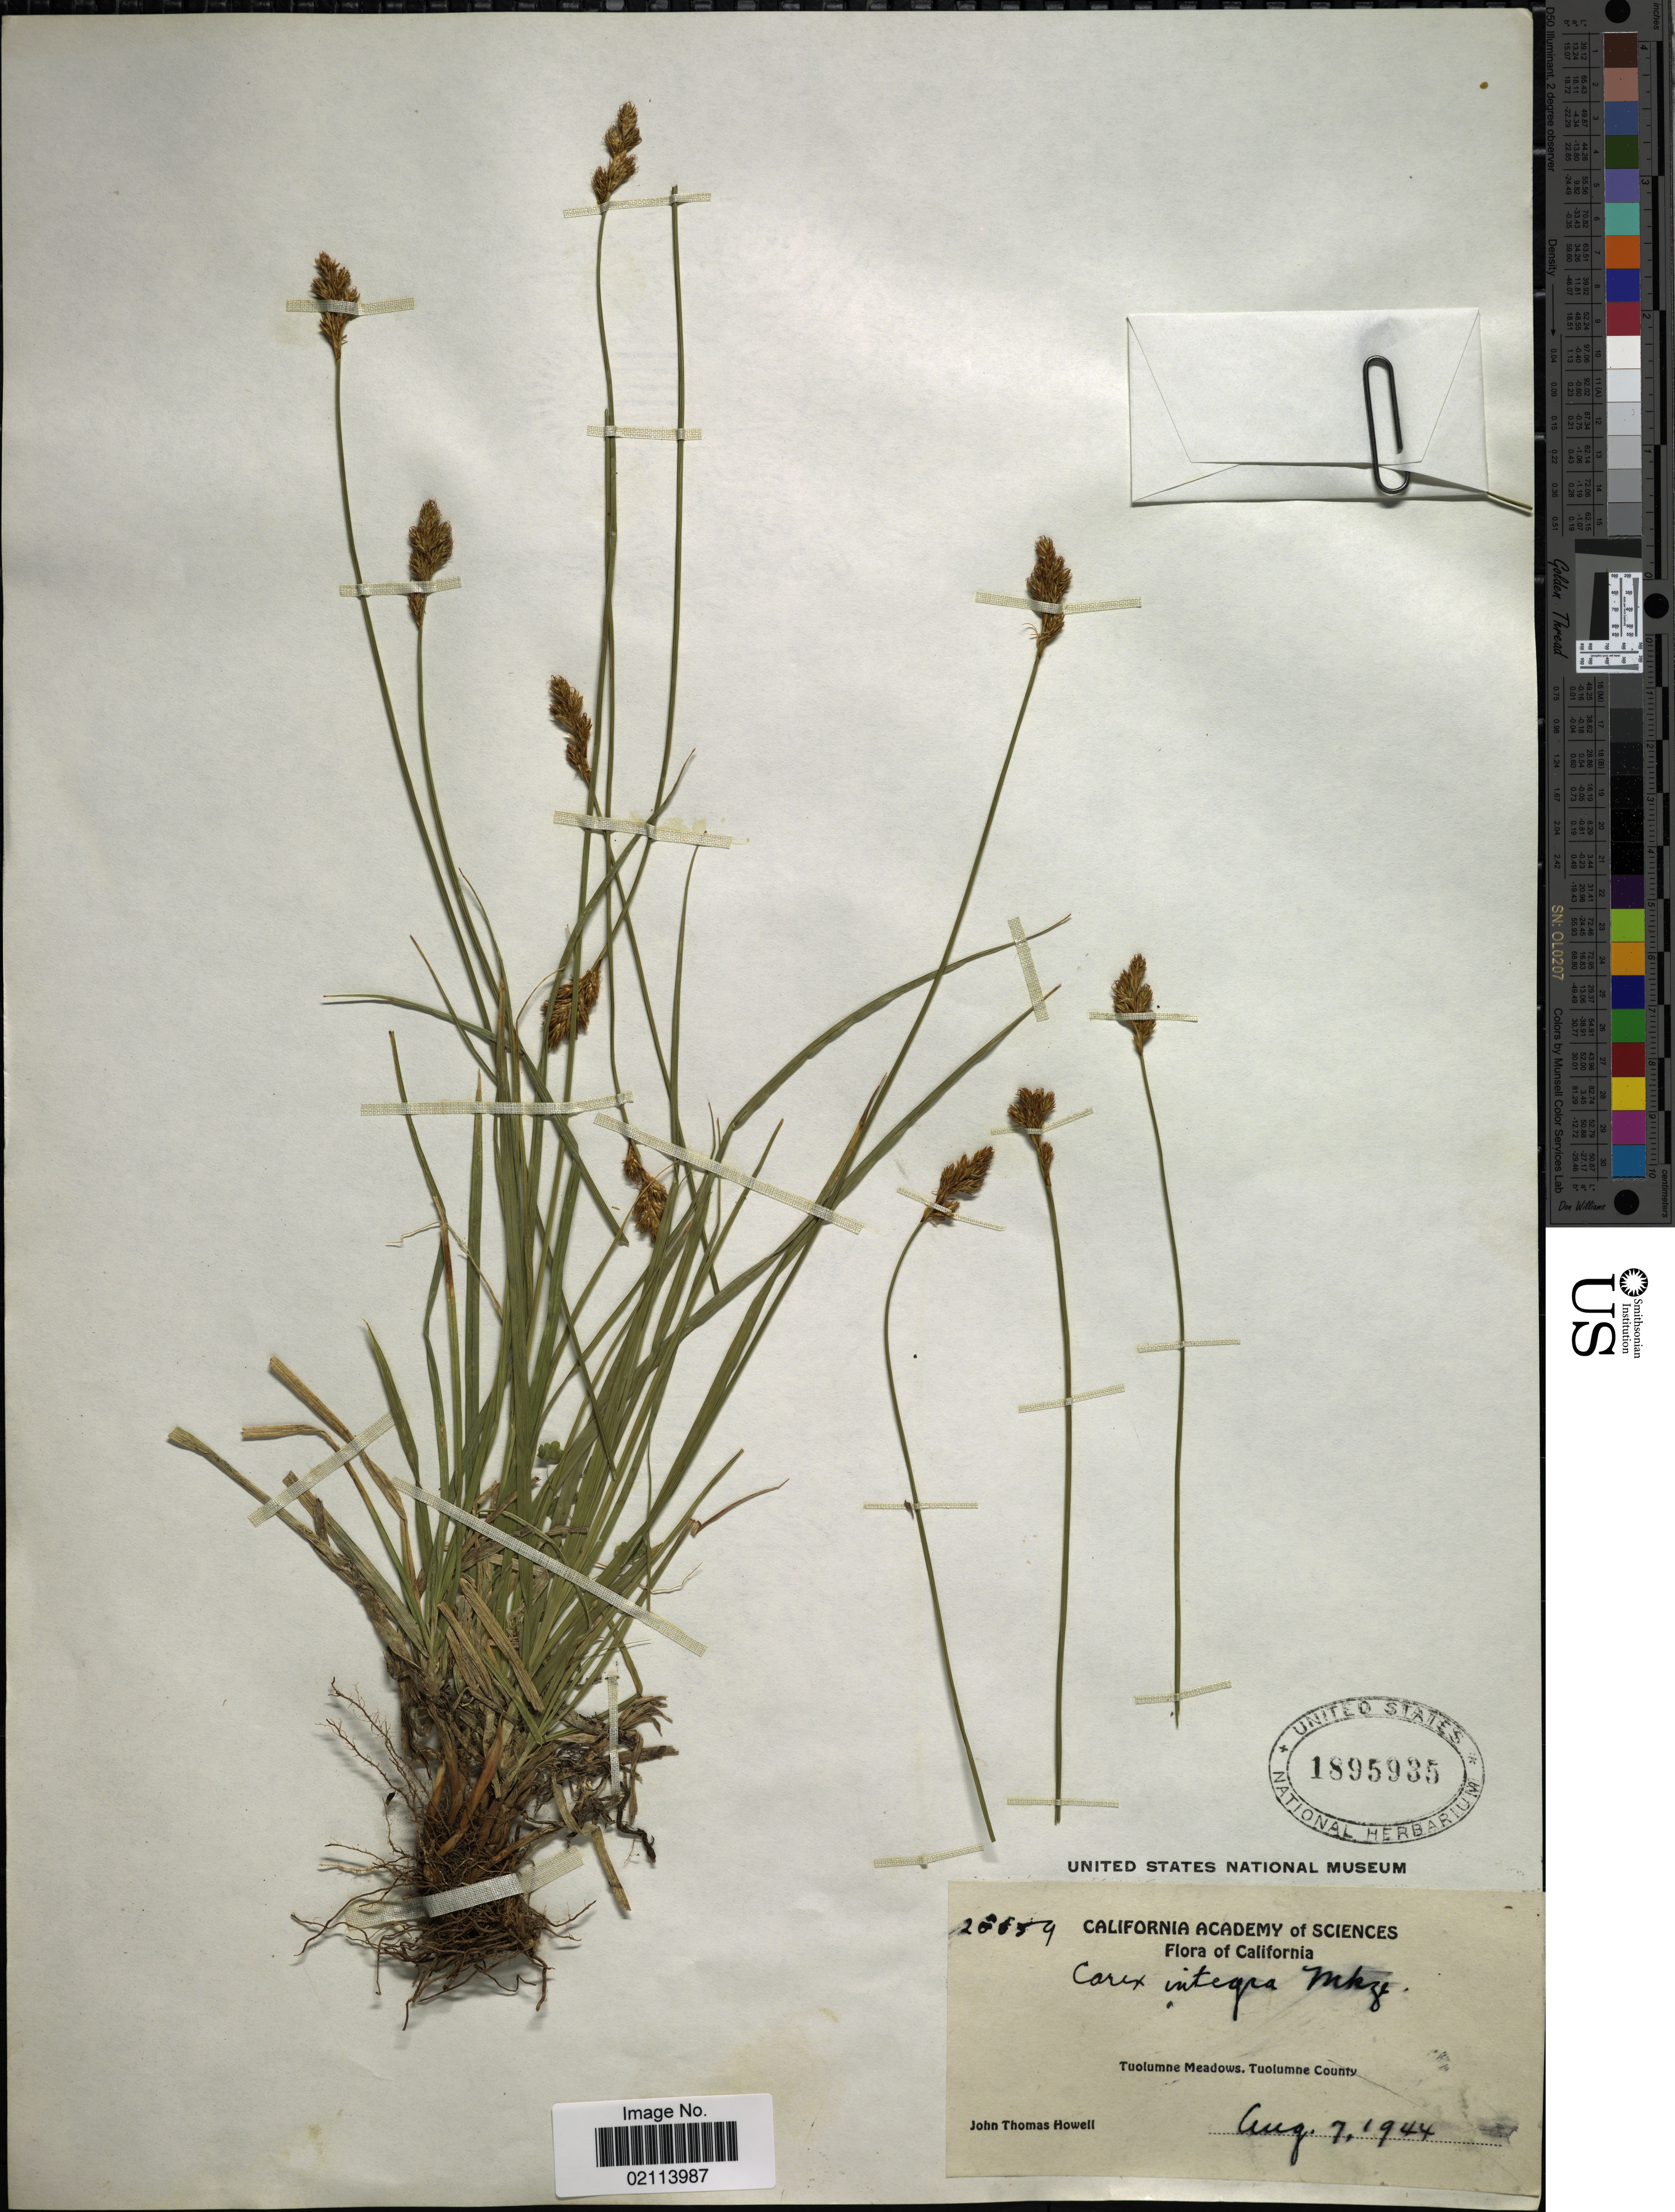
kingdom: Plantae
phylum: Tracheophyta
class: Liliopsida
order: Poales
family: Cyperaceae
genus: Carex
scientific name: Carex integra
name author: Mack.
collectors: J. T. Howell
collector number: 28659*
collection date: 1944-08-07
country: United States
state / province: California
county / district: Tuolumne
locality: Tuolumne Meadows, Tuolumne County.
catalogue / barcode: US 1895935